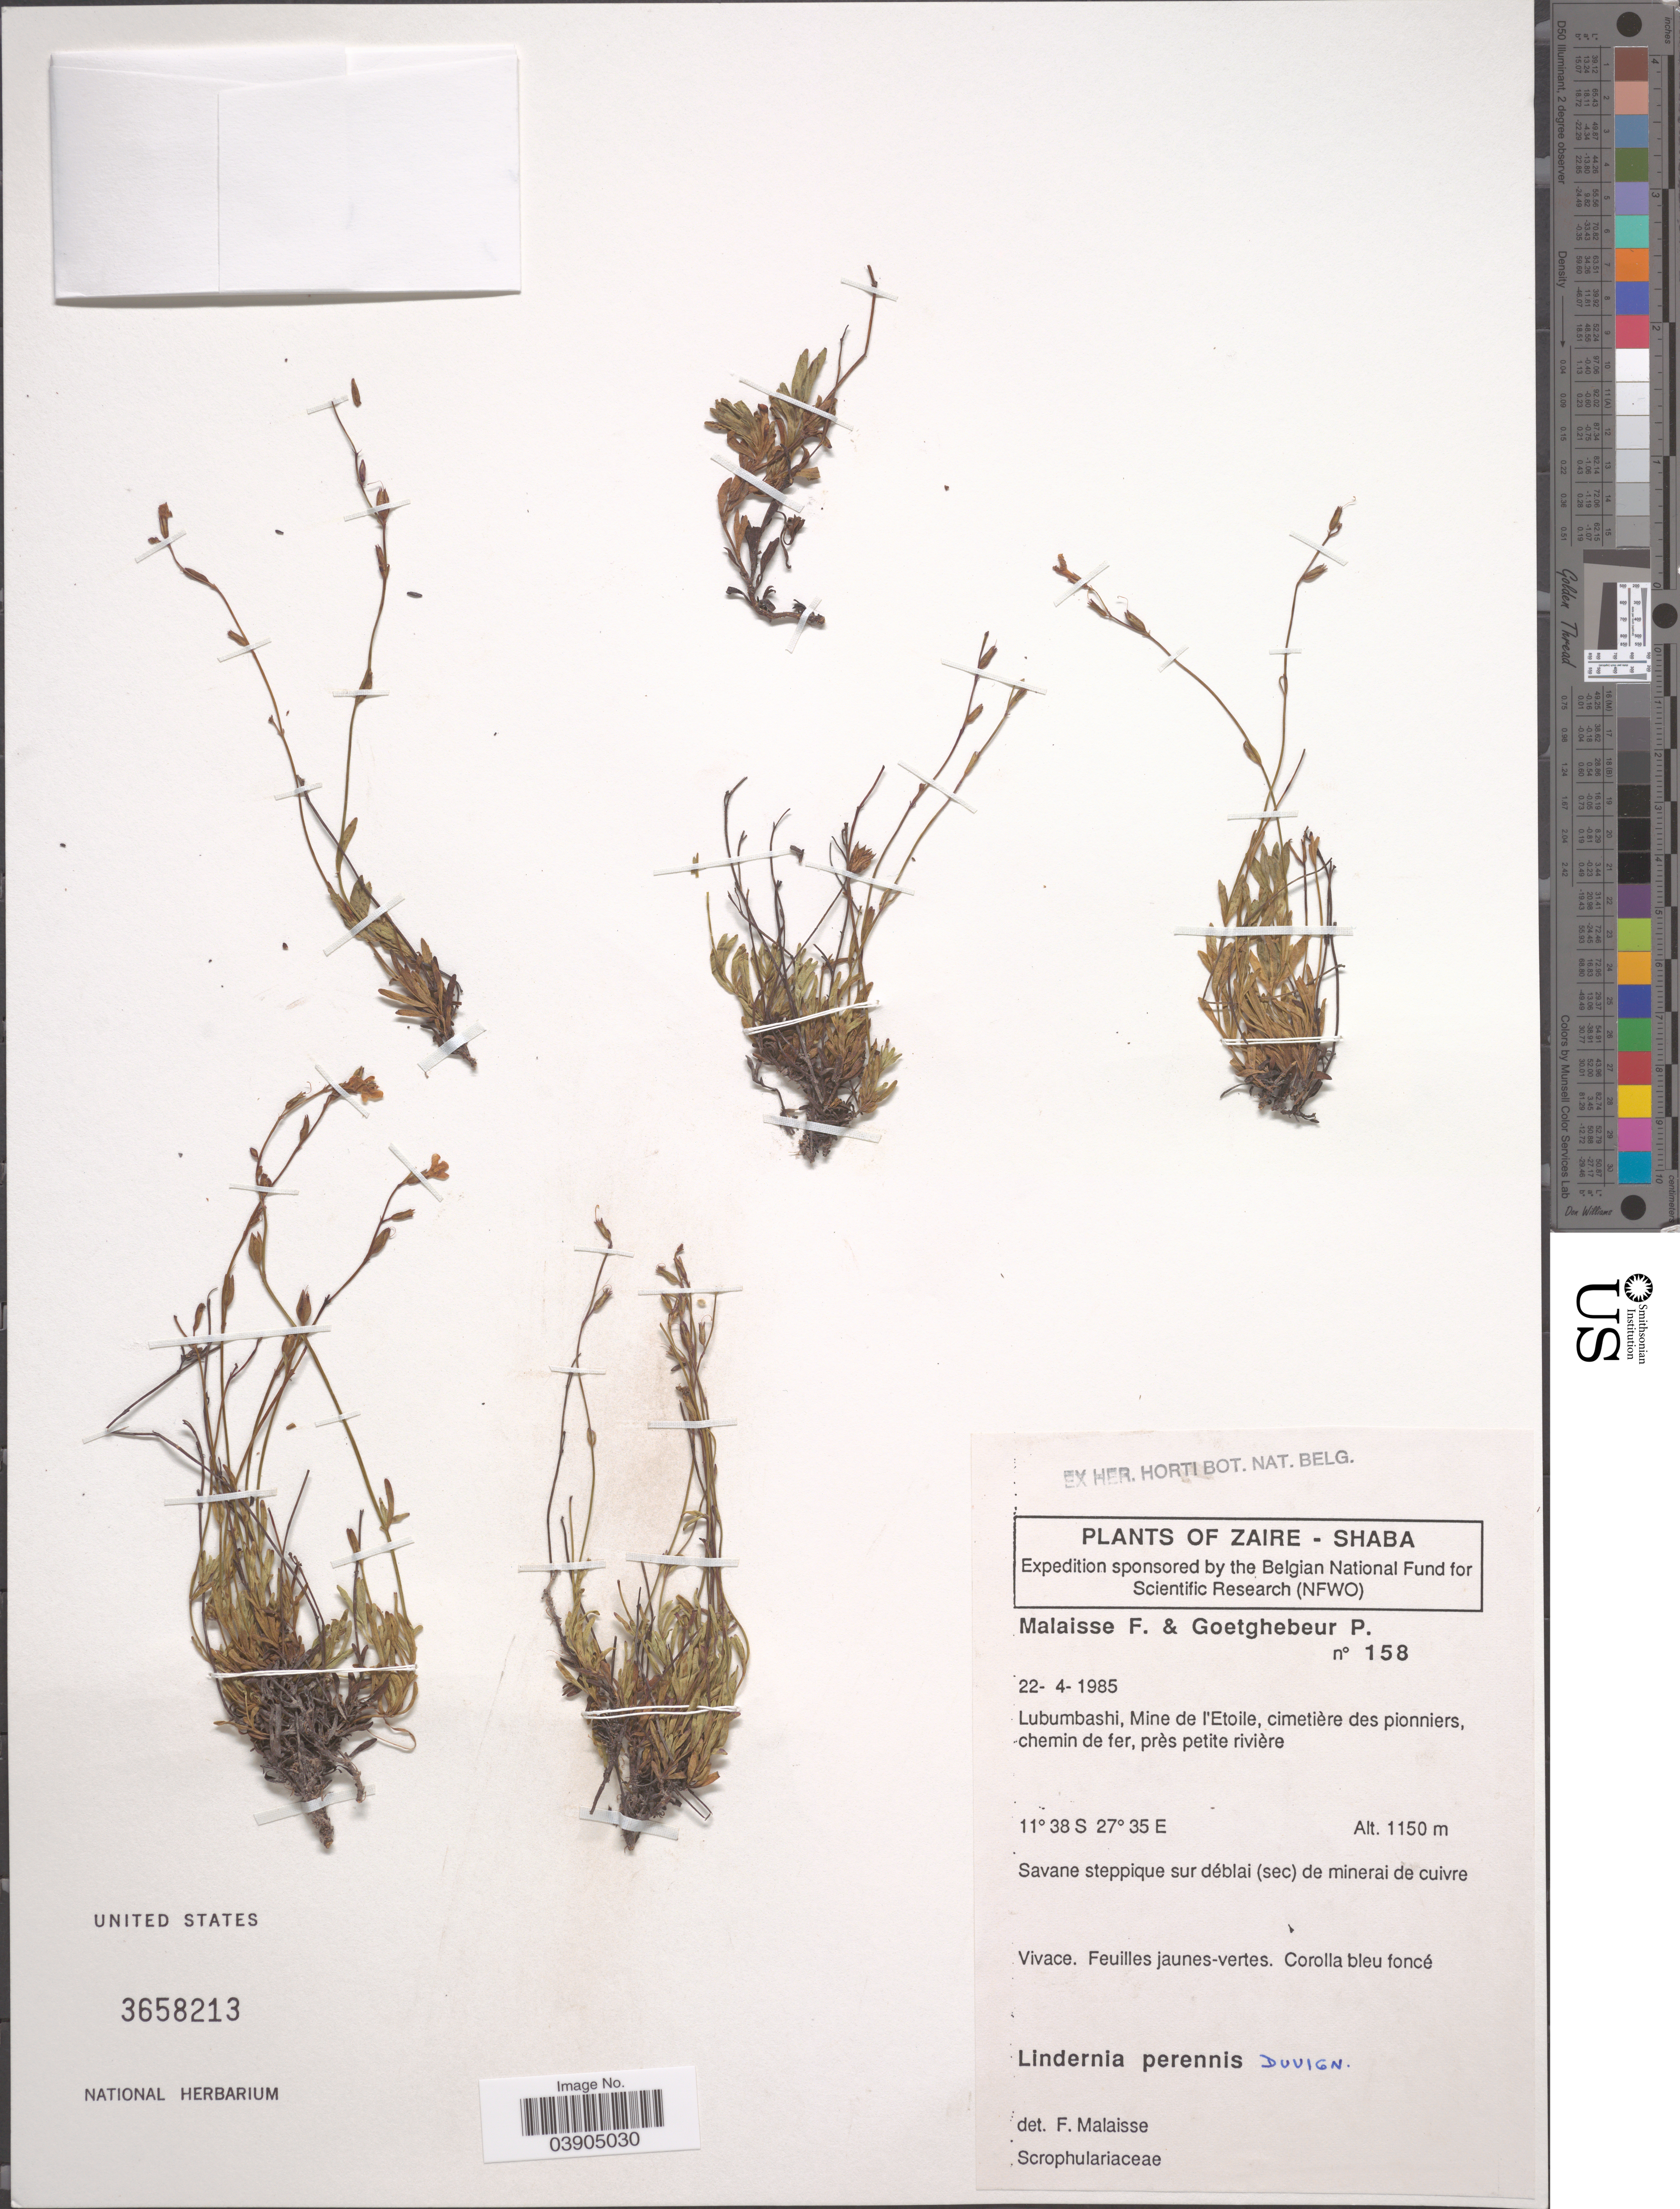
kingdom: Plantae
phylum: Tracheophyta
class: Magnoliopsida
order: Lamiales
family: Linderniaceae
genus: Lindernia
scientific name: Lindernia perennis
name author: P.A. Duvign.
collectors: F. Malaisse & P. Goetghebeur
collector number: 158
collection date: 1985-04-22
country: Congo, Democratic Republic of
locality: Zaire - Shaba. Lubumbashi, Mine de l'Etoile.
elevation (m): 1150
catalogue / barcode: US 3658213